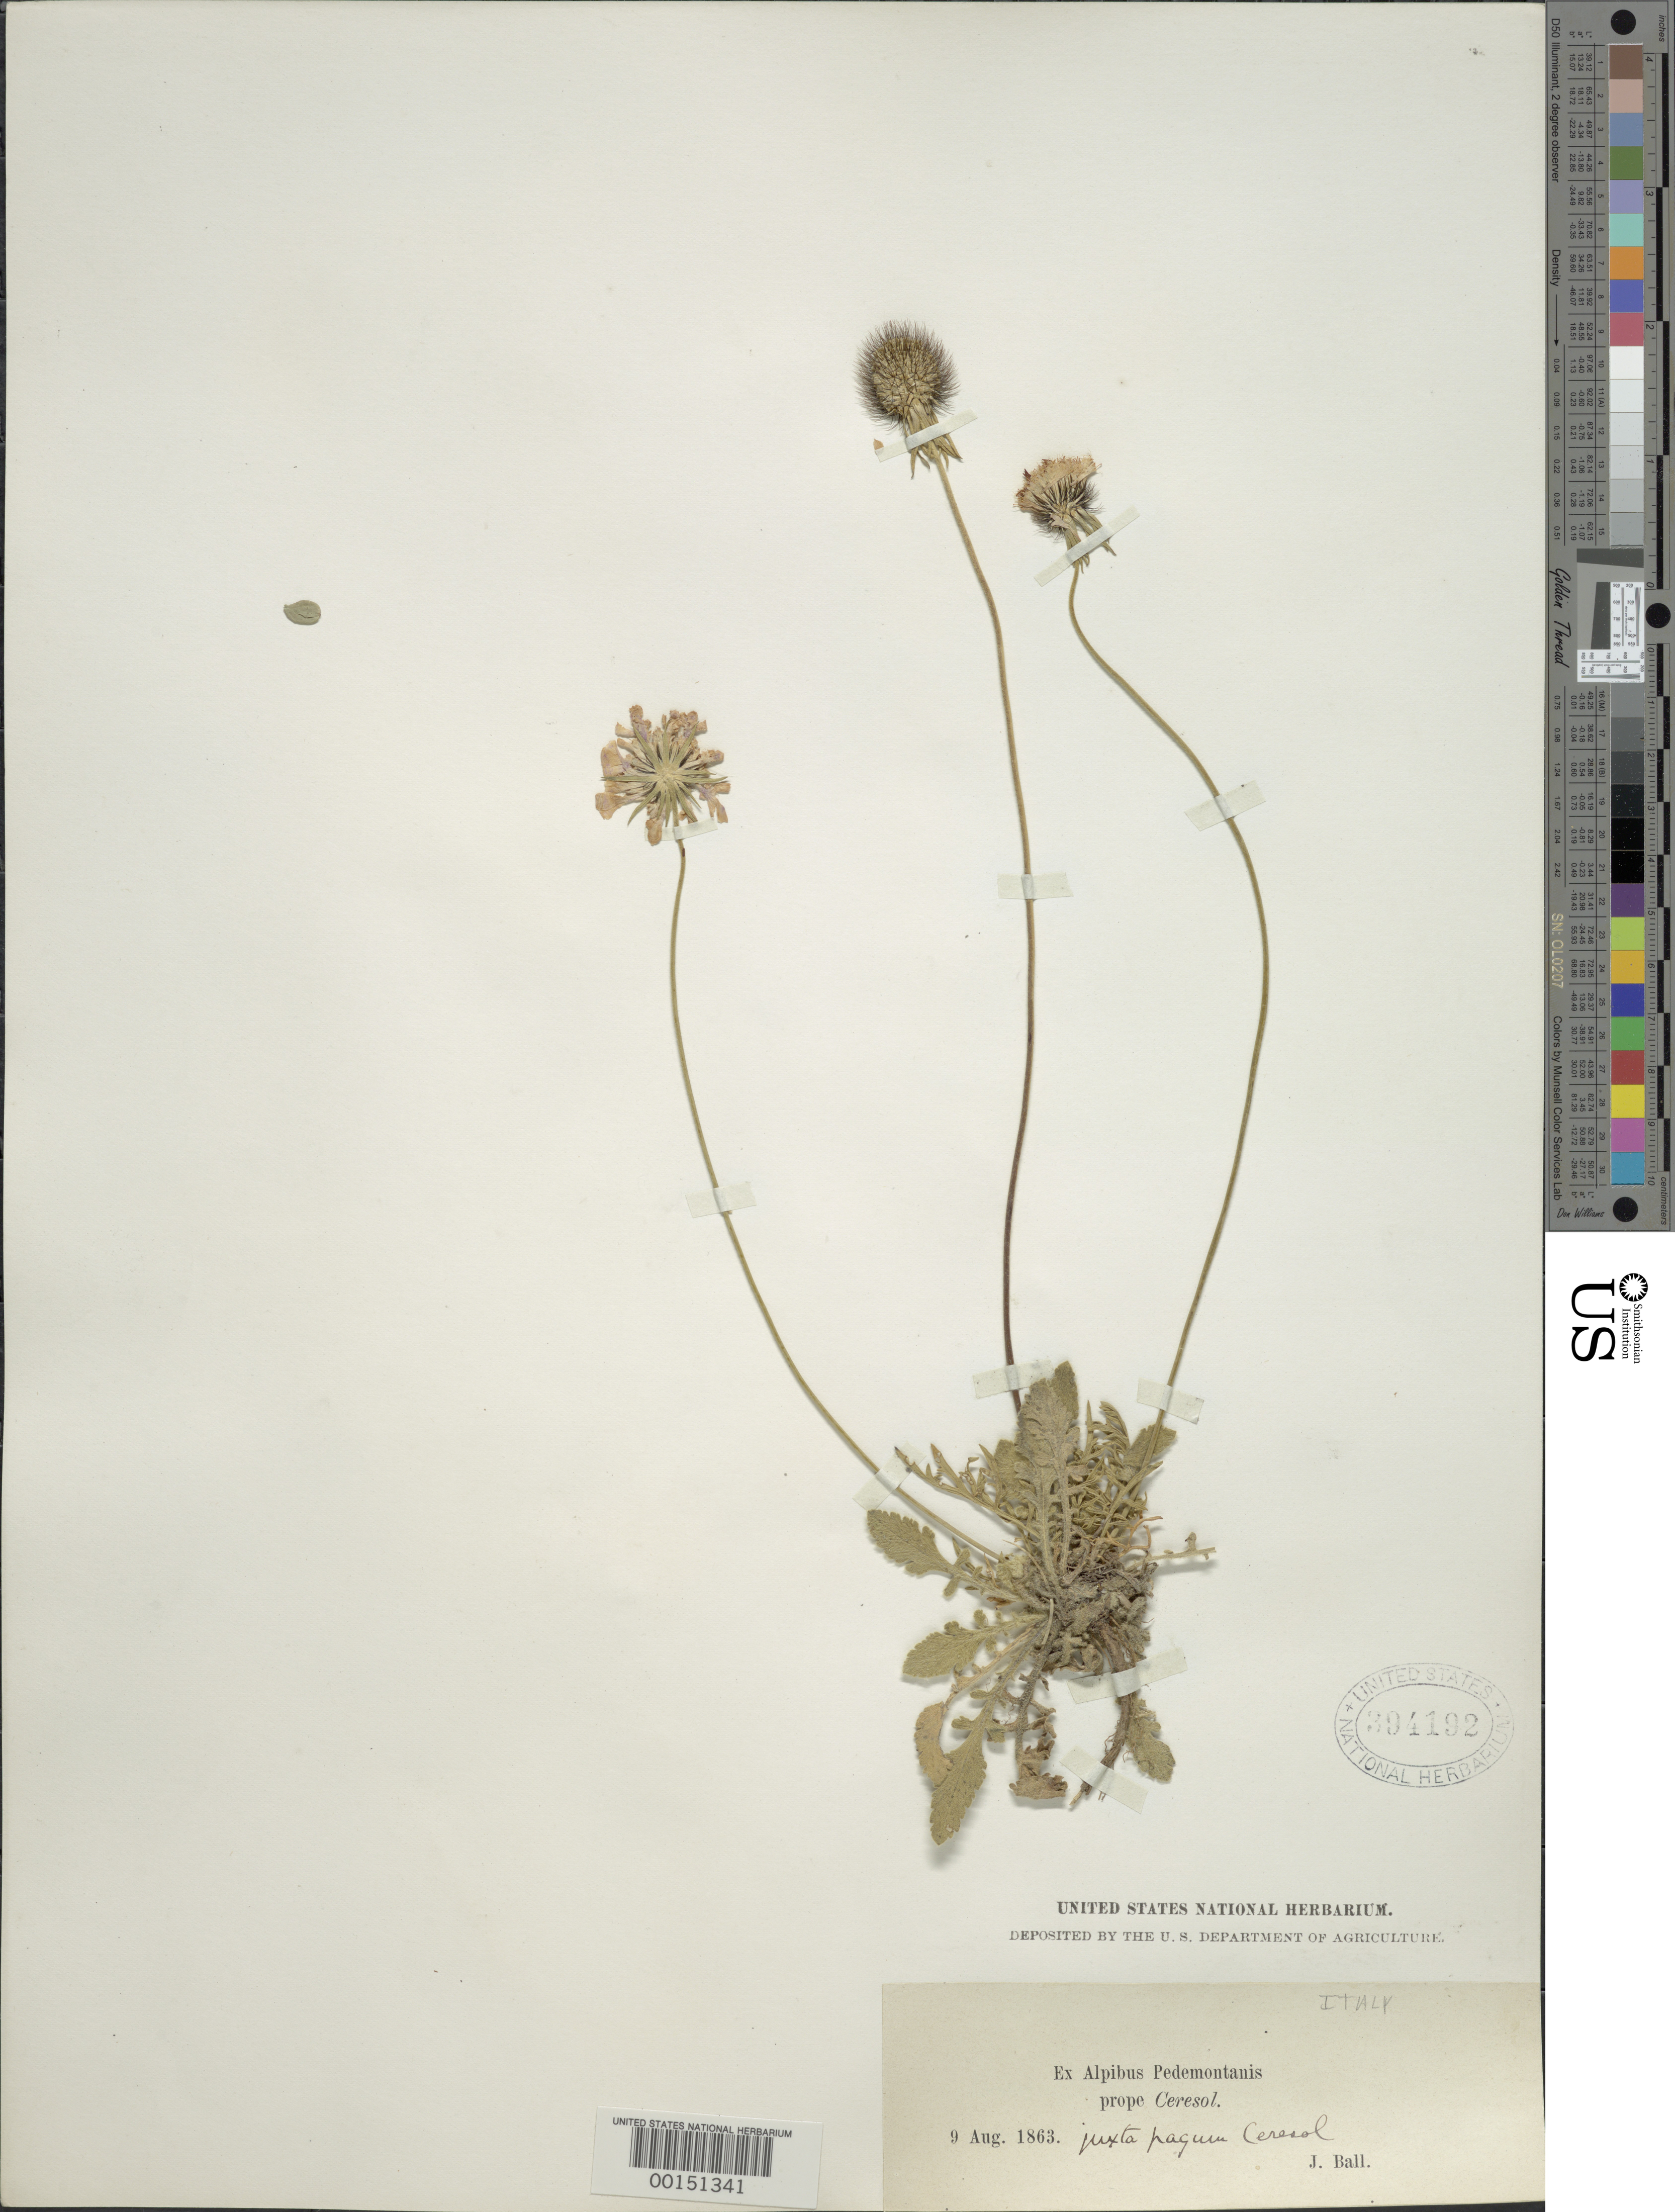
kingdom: Plantae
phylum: Tracheophyta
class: Magnoliopsida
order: Dipsacales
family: Caprifoliaceae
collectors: J. Ball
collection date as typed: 09 Aug 1893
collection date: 1893-08-09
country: Italy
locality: Near Ceresol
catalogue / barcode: US 394192